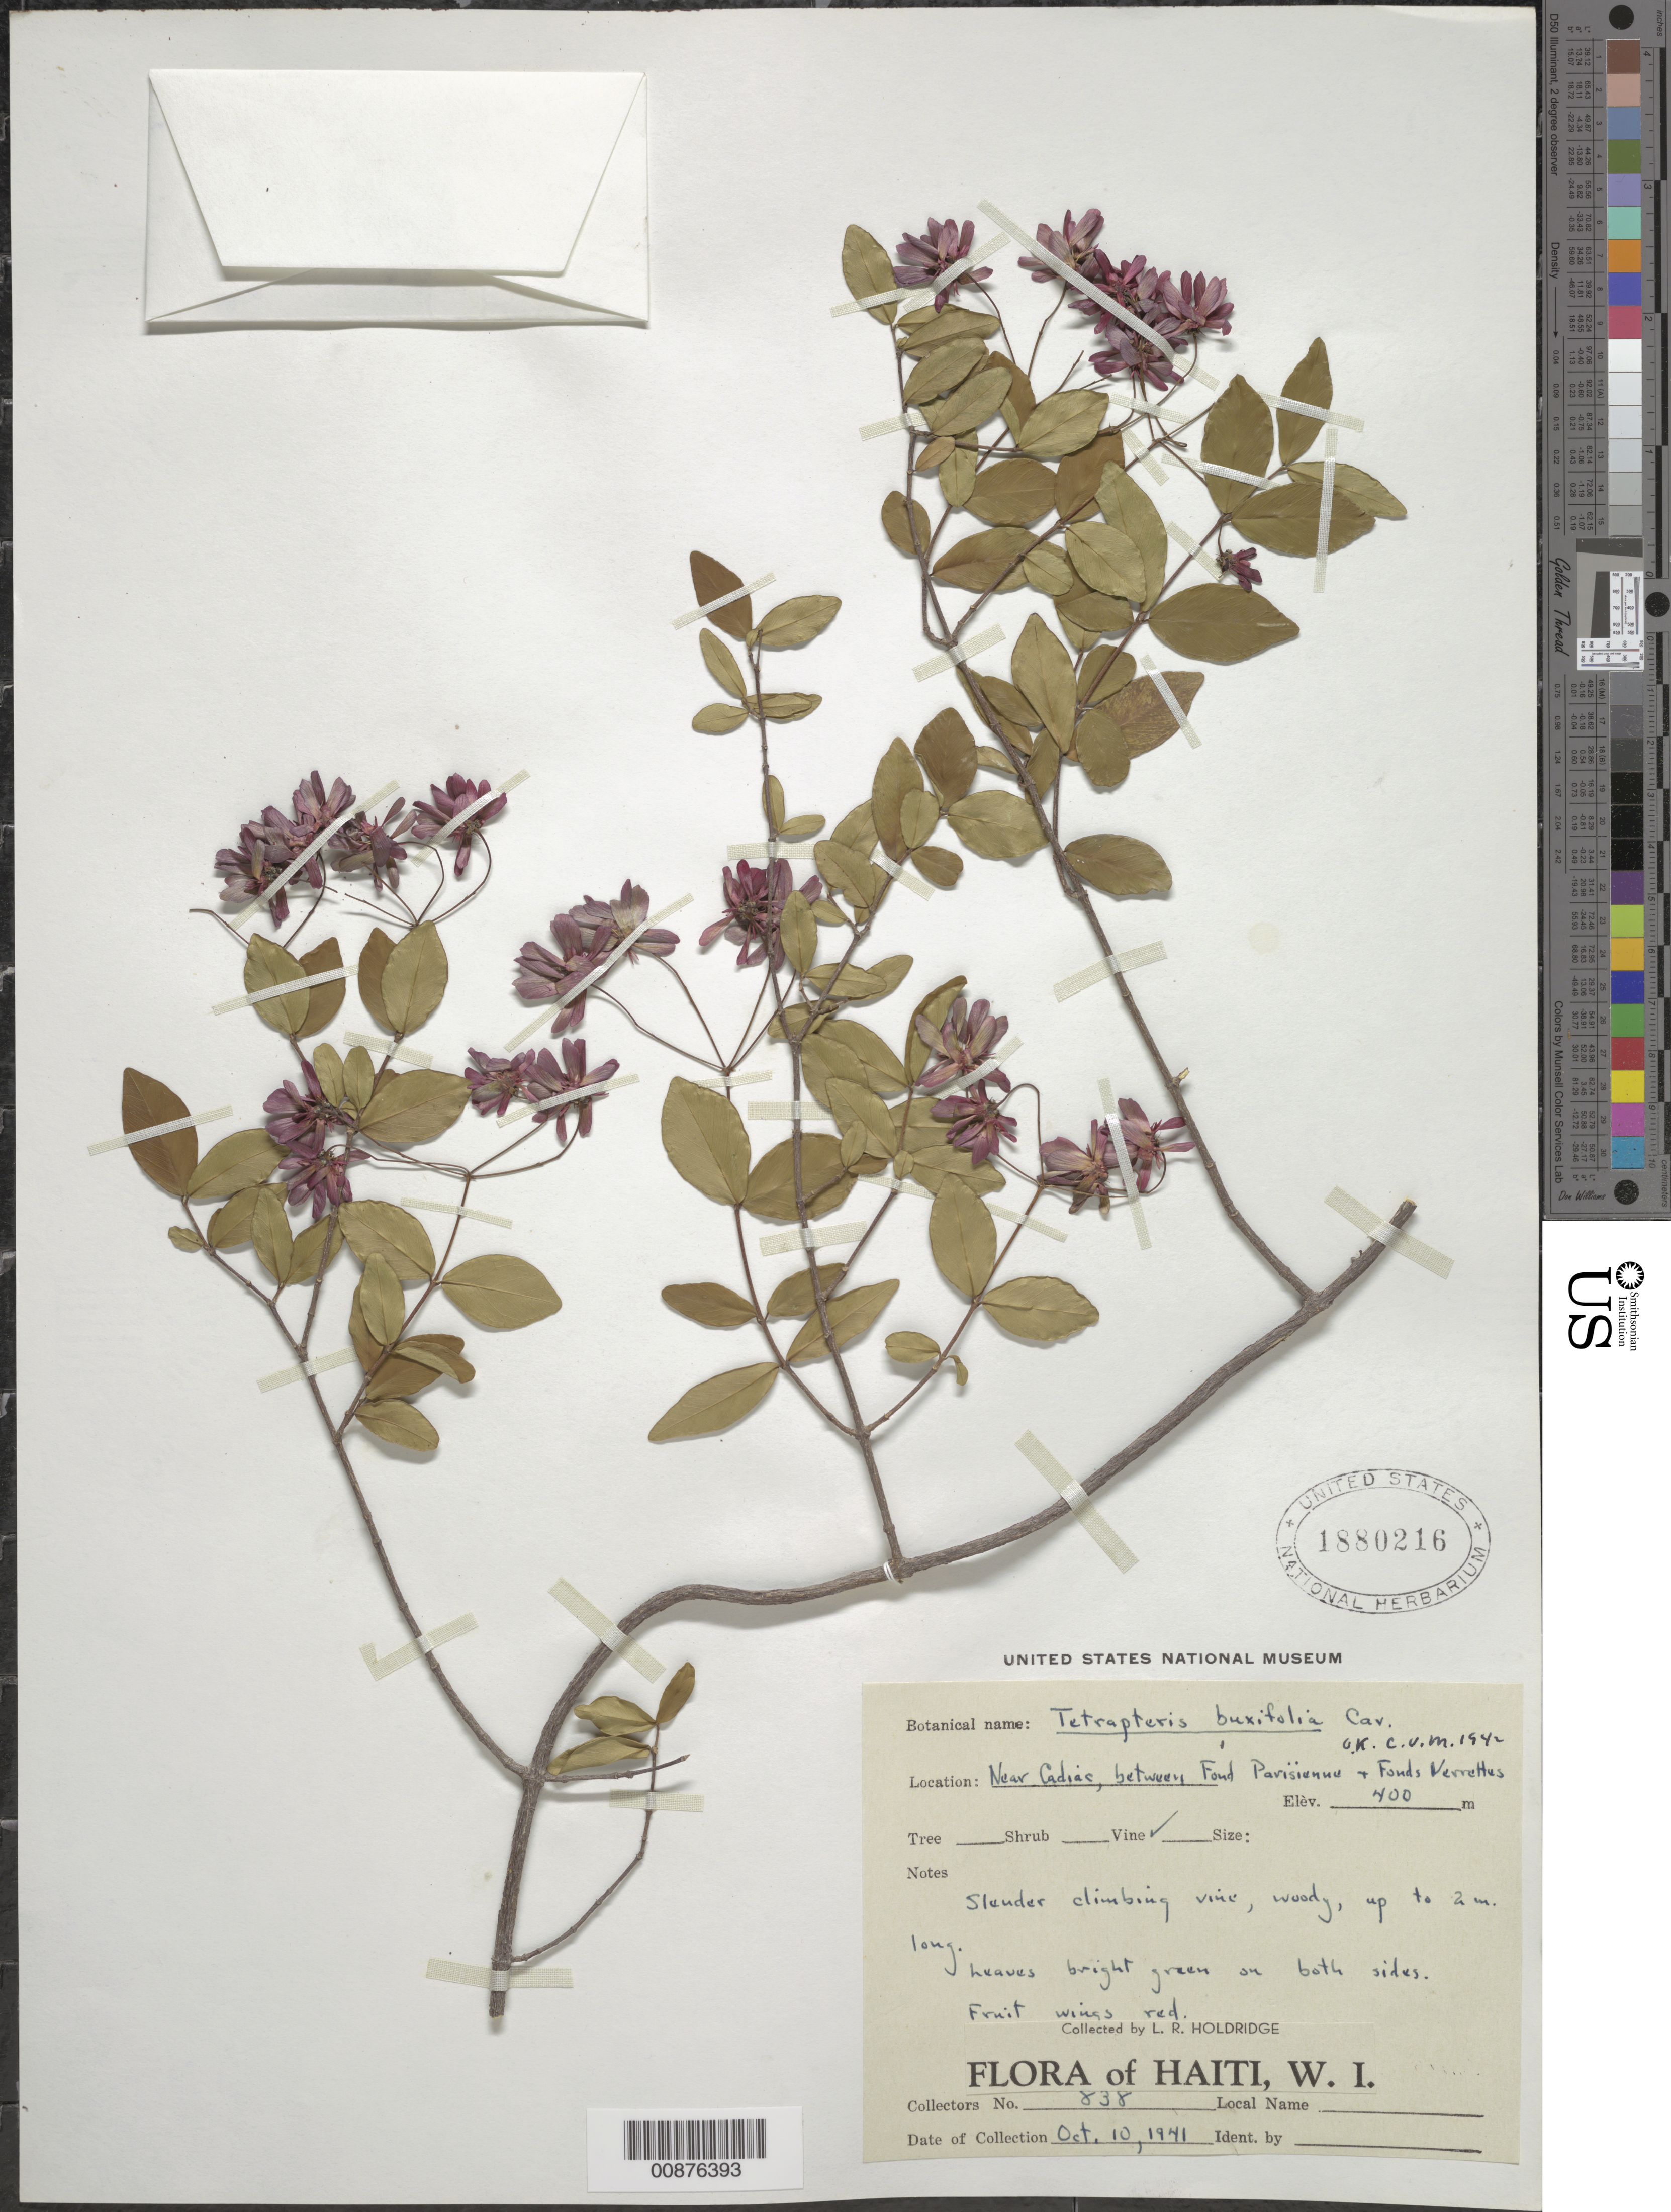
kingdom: Plantae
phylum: Tracheophyta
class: Magnoliopsida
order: Malpighiales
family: Malpighiaceae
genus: Tetrapterys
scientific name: Tetrapterys buxifolia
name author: Cav.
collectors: L. Holdridge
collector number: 838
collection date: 1941-10-10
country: Haiti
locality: Near Cadiac, between Fond Parisienne & Fonds Verrettes. W. I.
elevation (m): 400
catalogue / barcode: US 1880216